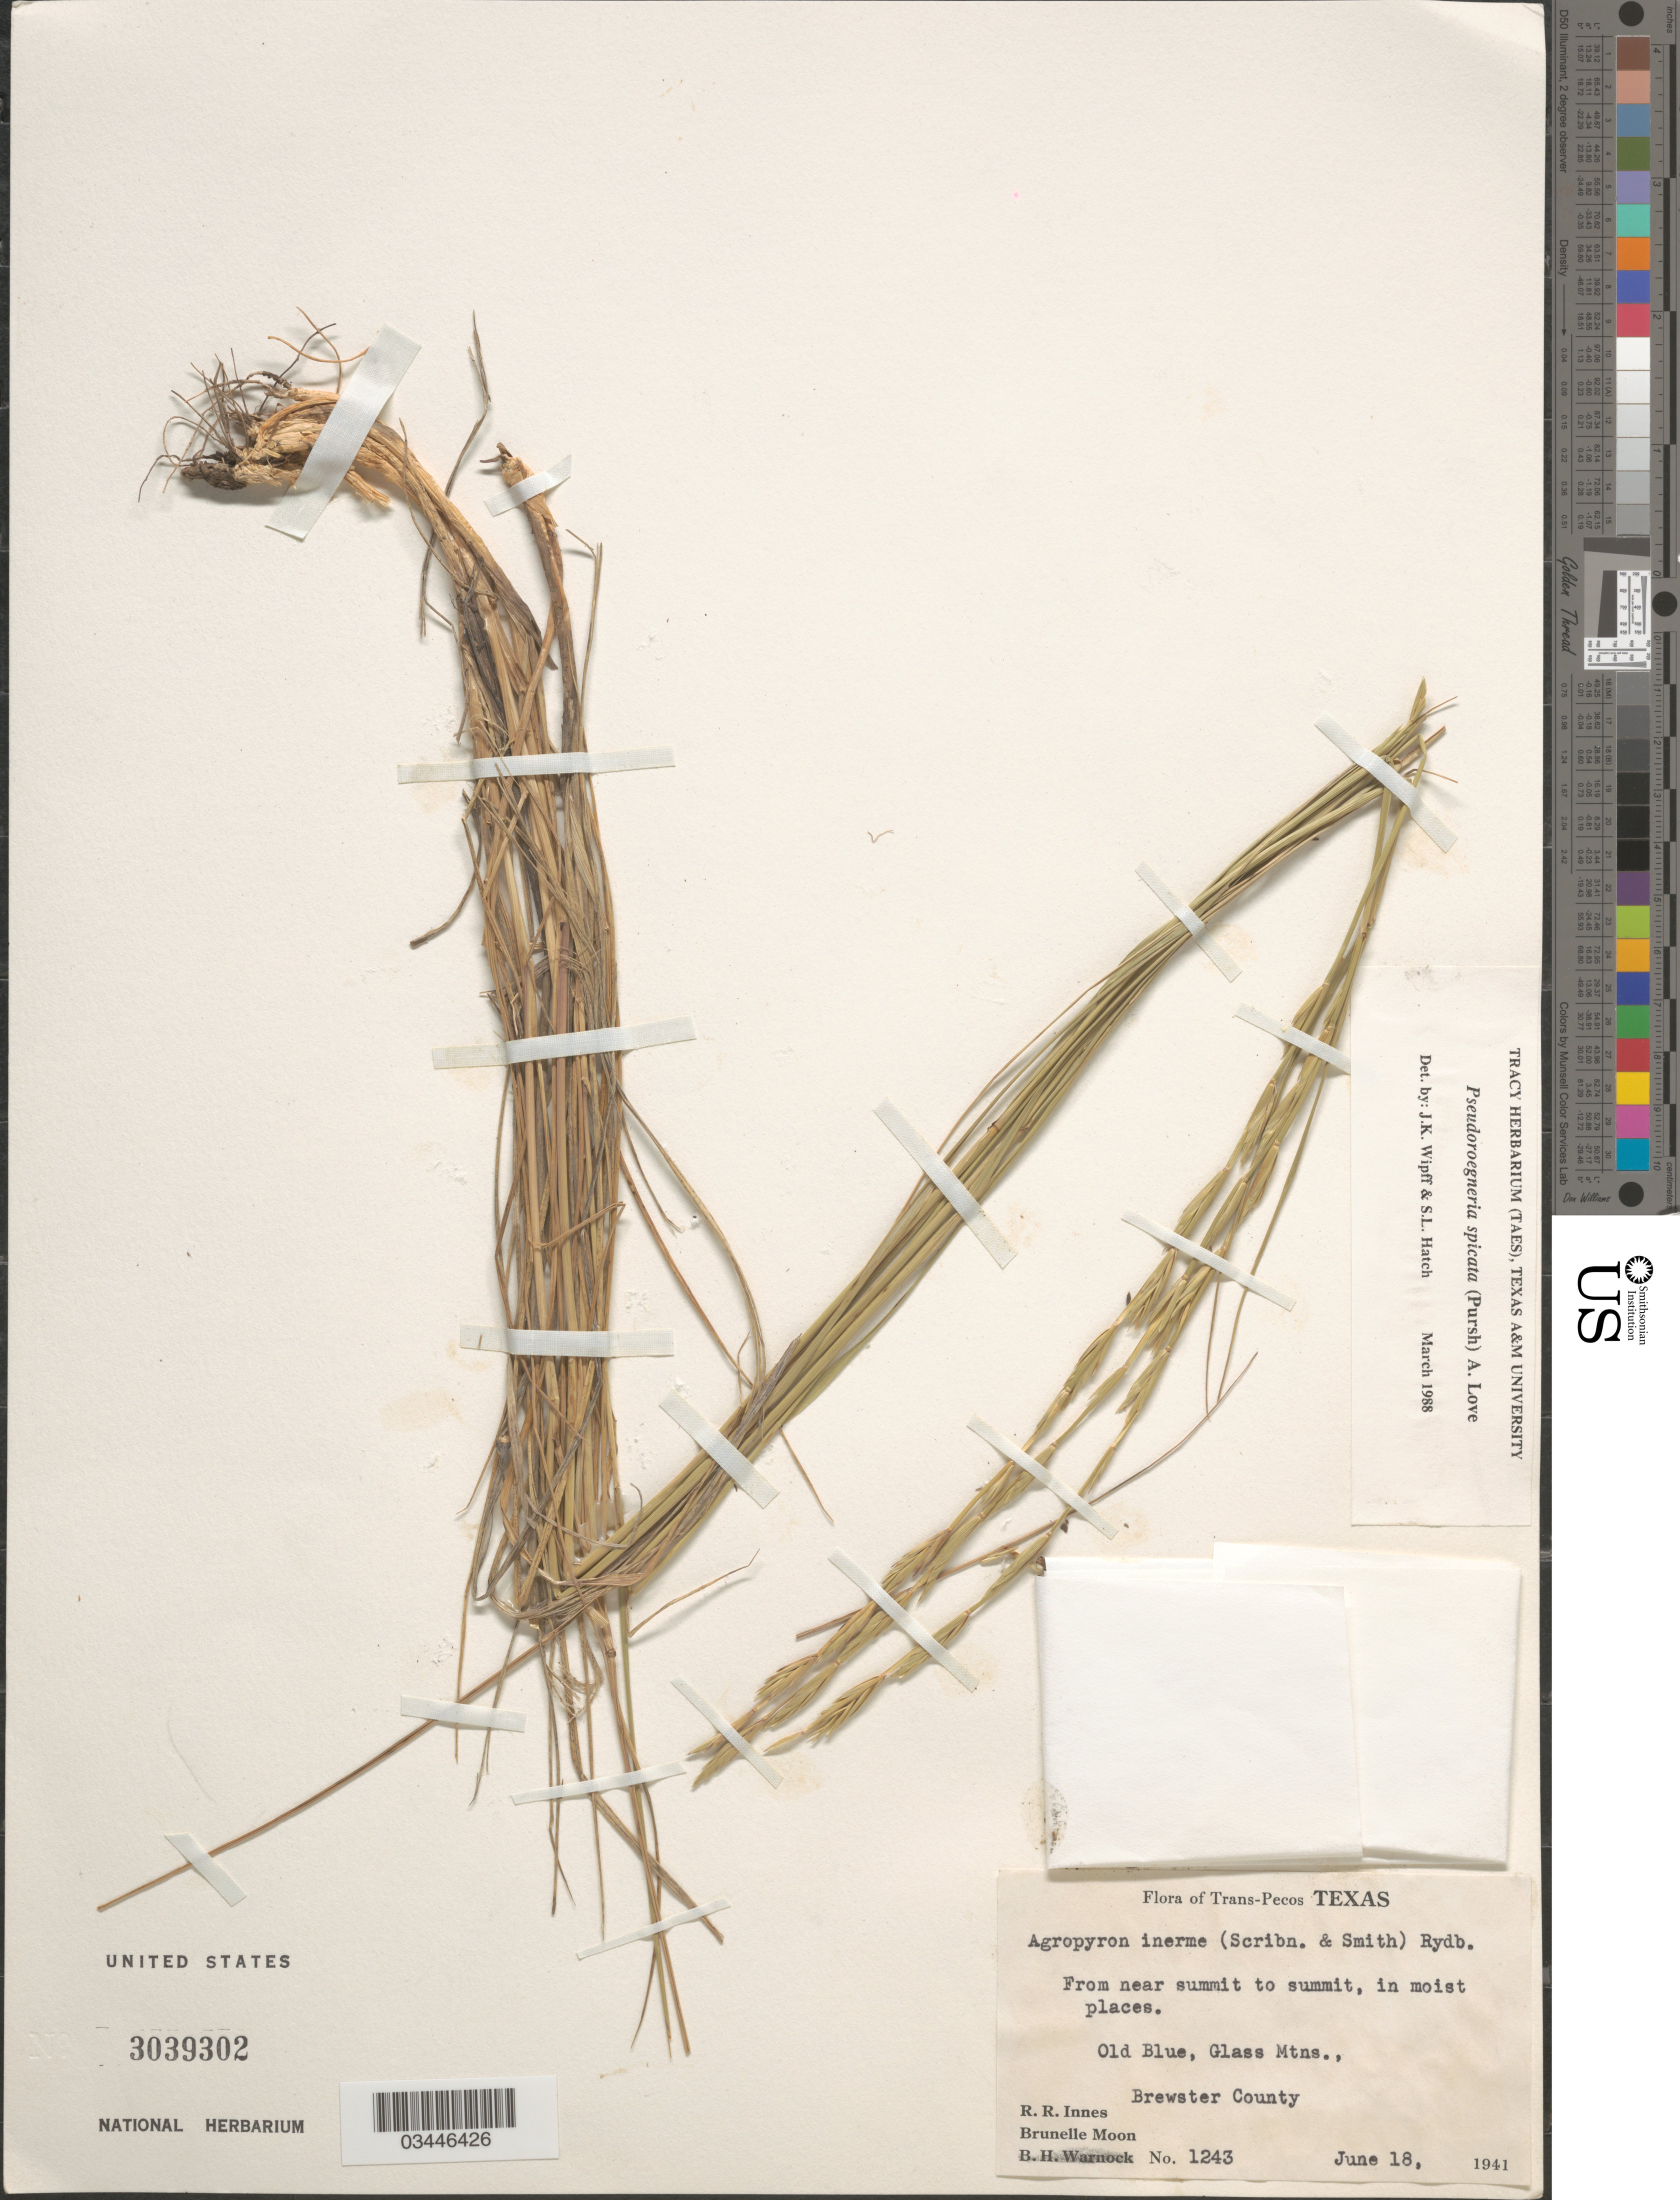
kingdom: Plantae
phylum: Tracheophyta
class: Liliopsida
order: Poales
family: Poaceae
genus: Pseudoroegneria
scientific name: Pseudoroegneria spicata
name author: (Pursh) Á. Löve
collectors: R. Rose-Innes, B. Moon & B. H. Warnock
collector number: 1243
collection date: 1941-06-18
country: United States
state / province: Texas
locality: Trans-Pecos Texas. From near summit to summit, in moist places. Old Blue, Glass Mtns., Brewster County.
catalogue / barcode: US 3039302